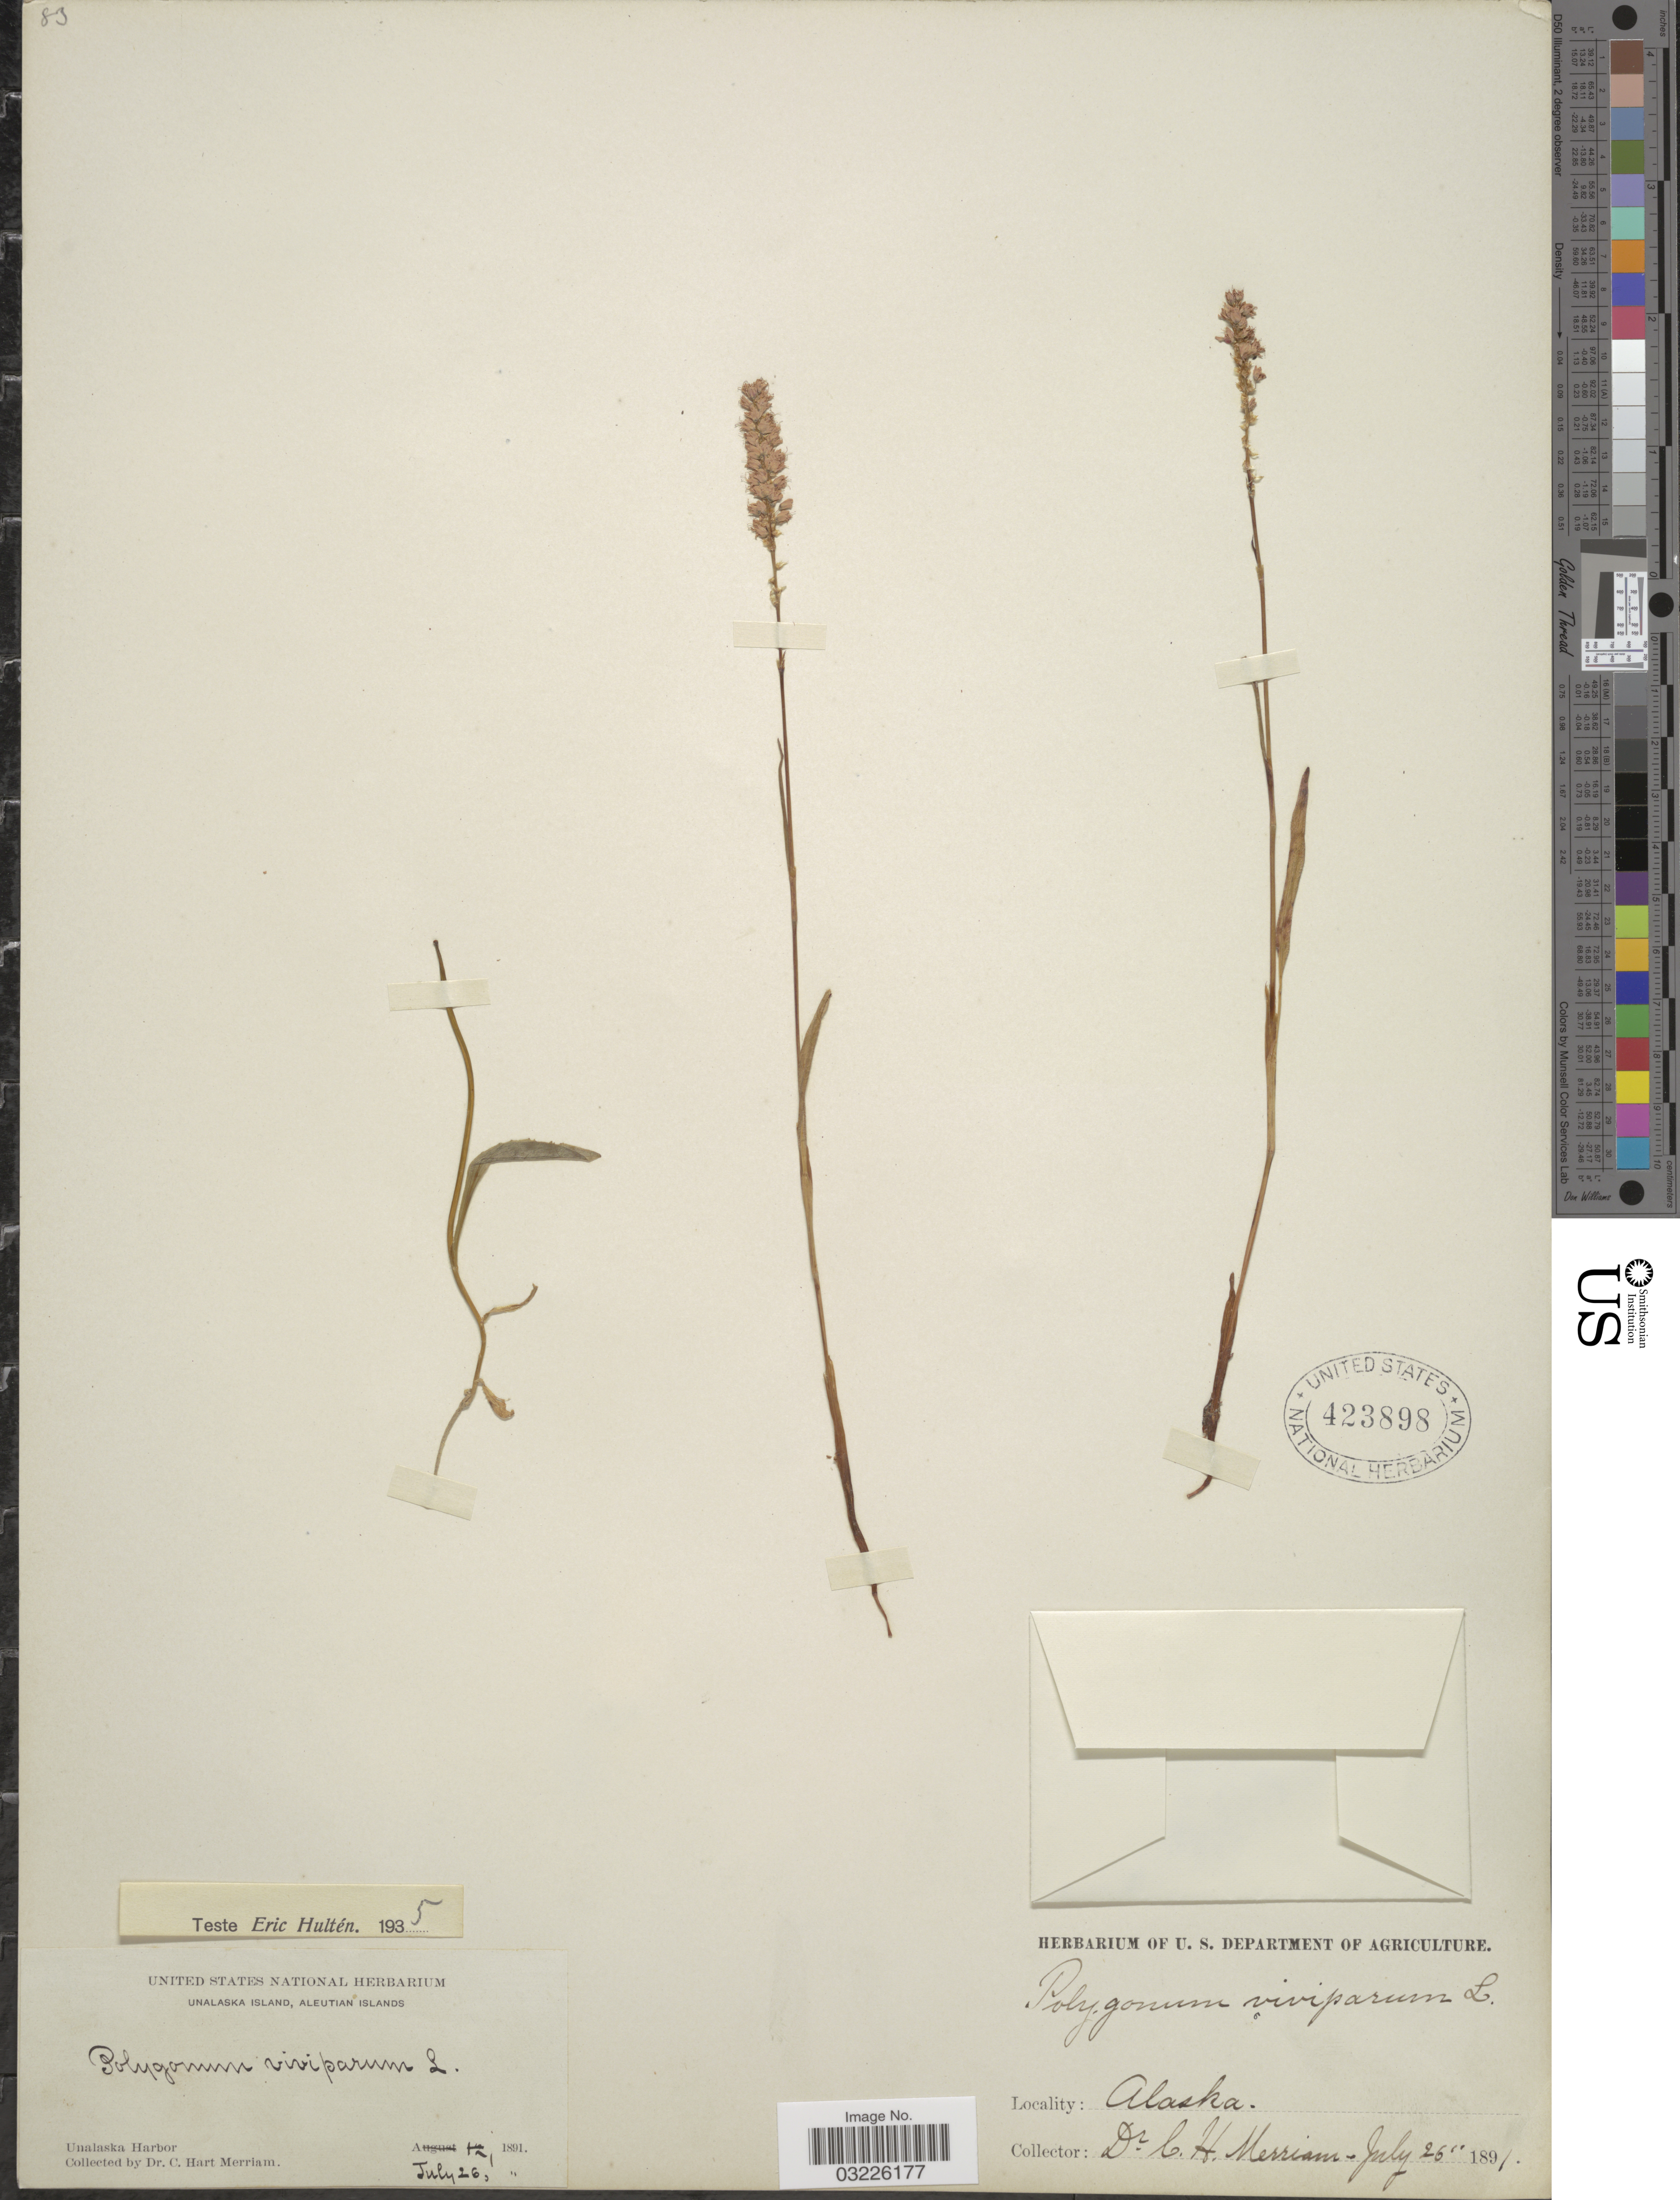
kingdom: Plantae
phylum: Tracheophyta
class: Magnoliopsida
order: Caryophyllales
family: Polygonaceae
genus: Bistorta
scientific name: Bistorta vivipara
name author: (L.) Delarbre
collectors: C. Merriam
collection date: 1891-07-26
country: United States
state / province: Alaska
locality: Unalaska Island, Aleutian Islands. Unalaska Harbor.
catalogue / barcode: US 423898